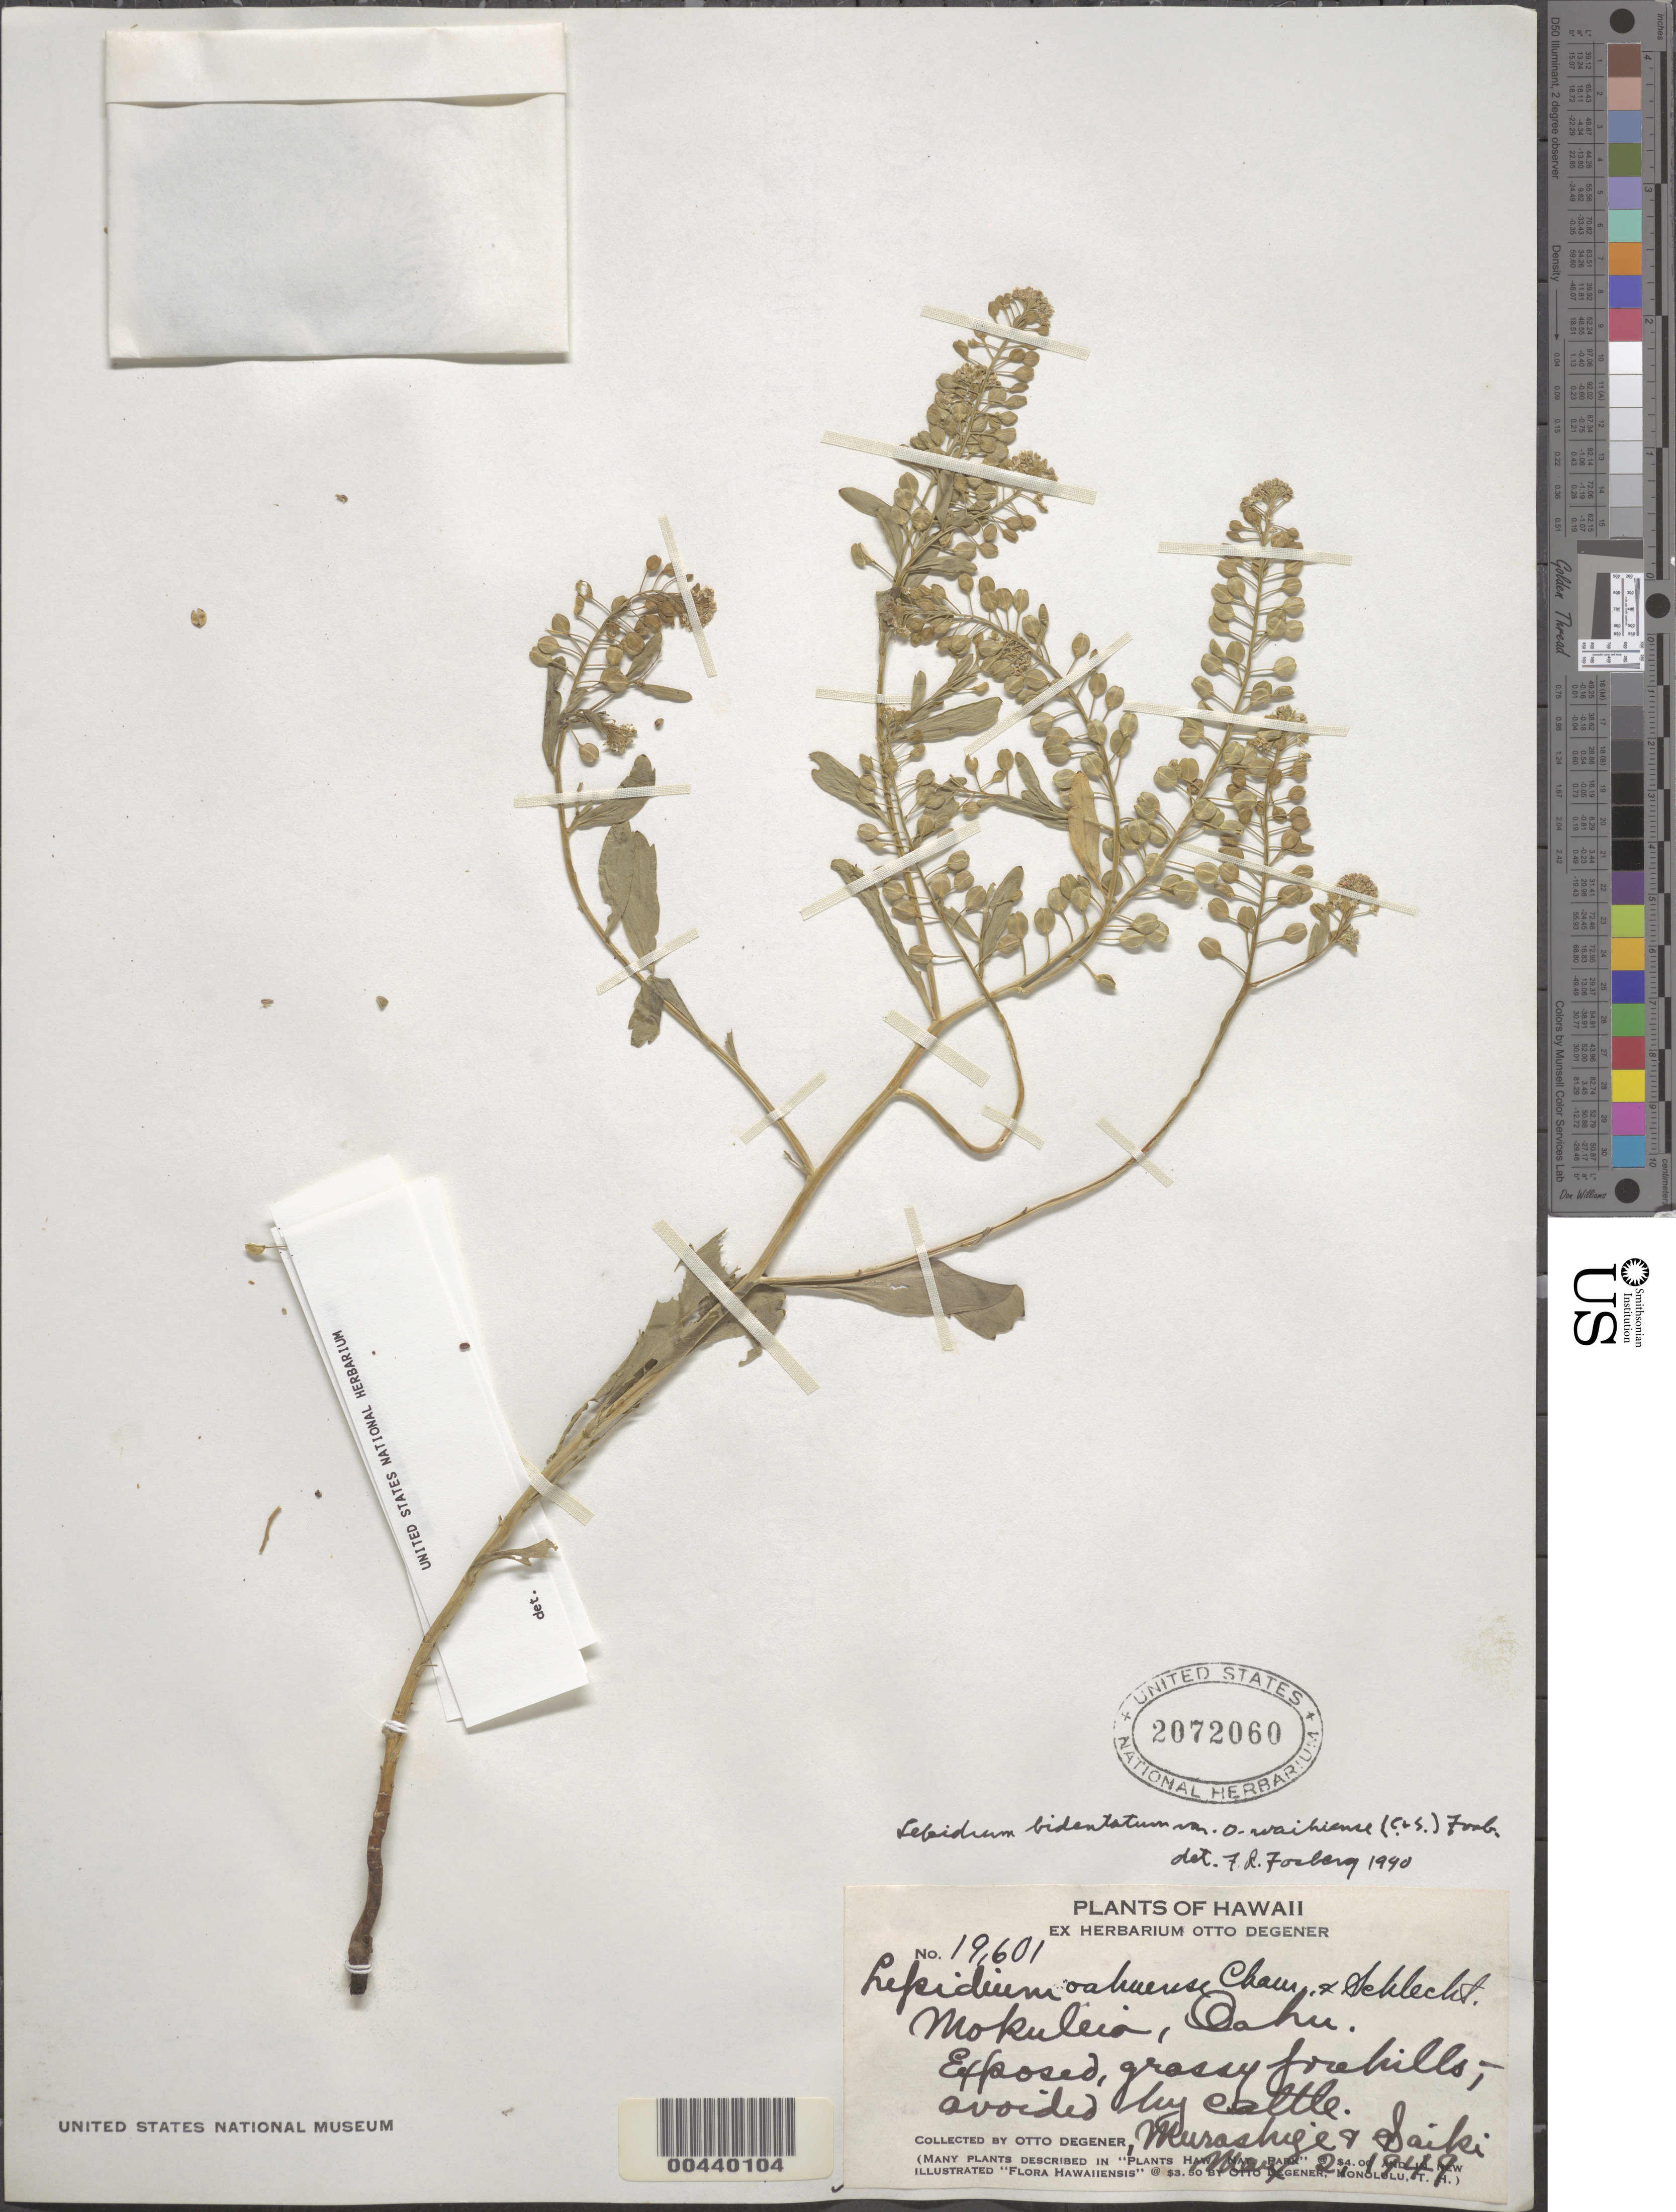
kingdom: Plantae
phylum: Tracheophyta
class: Magnoliopsida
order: Brassicales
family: Brassicaceae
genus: Lepidium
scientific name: Lepidium owaihiense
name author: Cham. & Schltdl.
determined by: Al-Shehbaz, I. A., (MO), Missouri Botanical Garden (UNITED STATES)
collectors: O. Degener, Murashige & Saiki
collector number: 19601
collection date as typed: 2 May 1949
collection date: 1949-05-02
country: United States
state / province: Hawaii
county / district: Honolulu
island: Oahu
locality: Mokuleia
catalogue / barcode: US 2072060